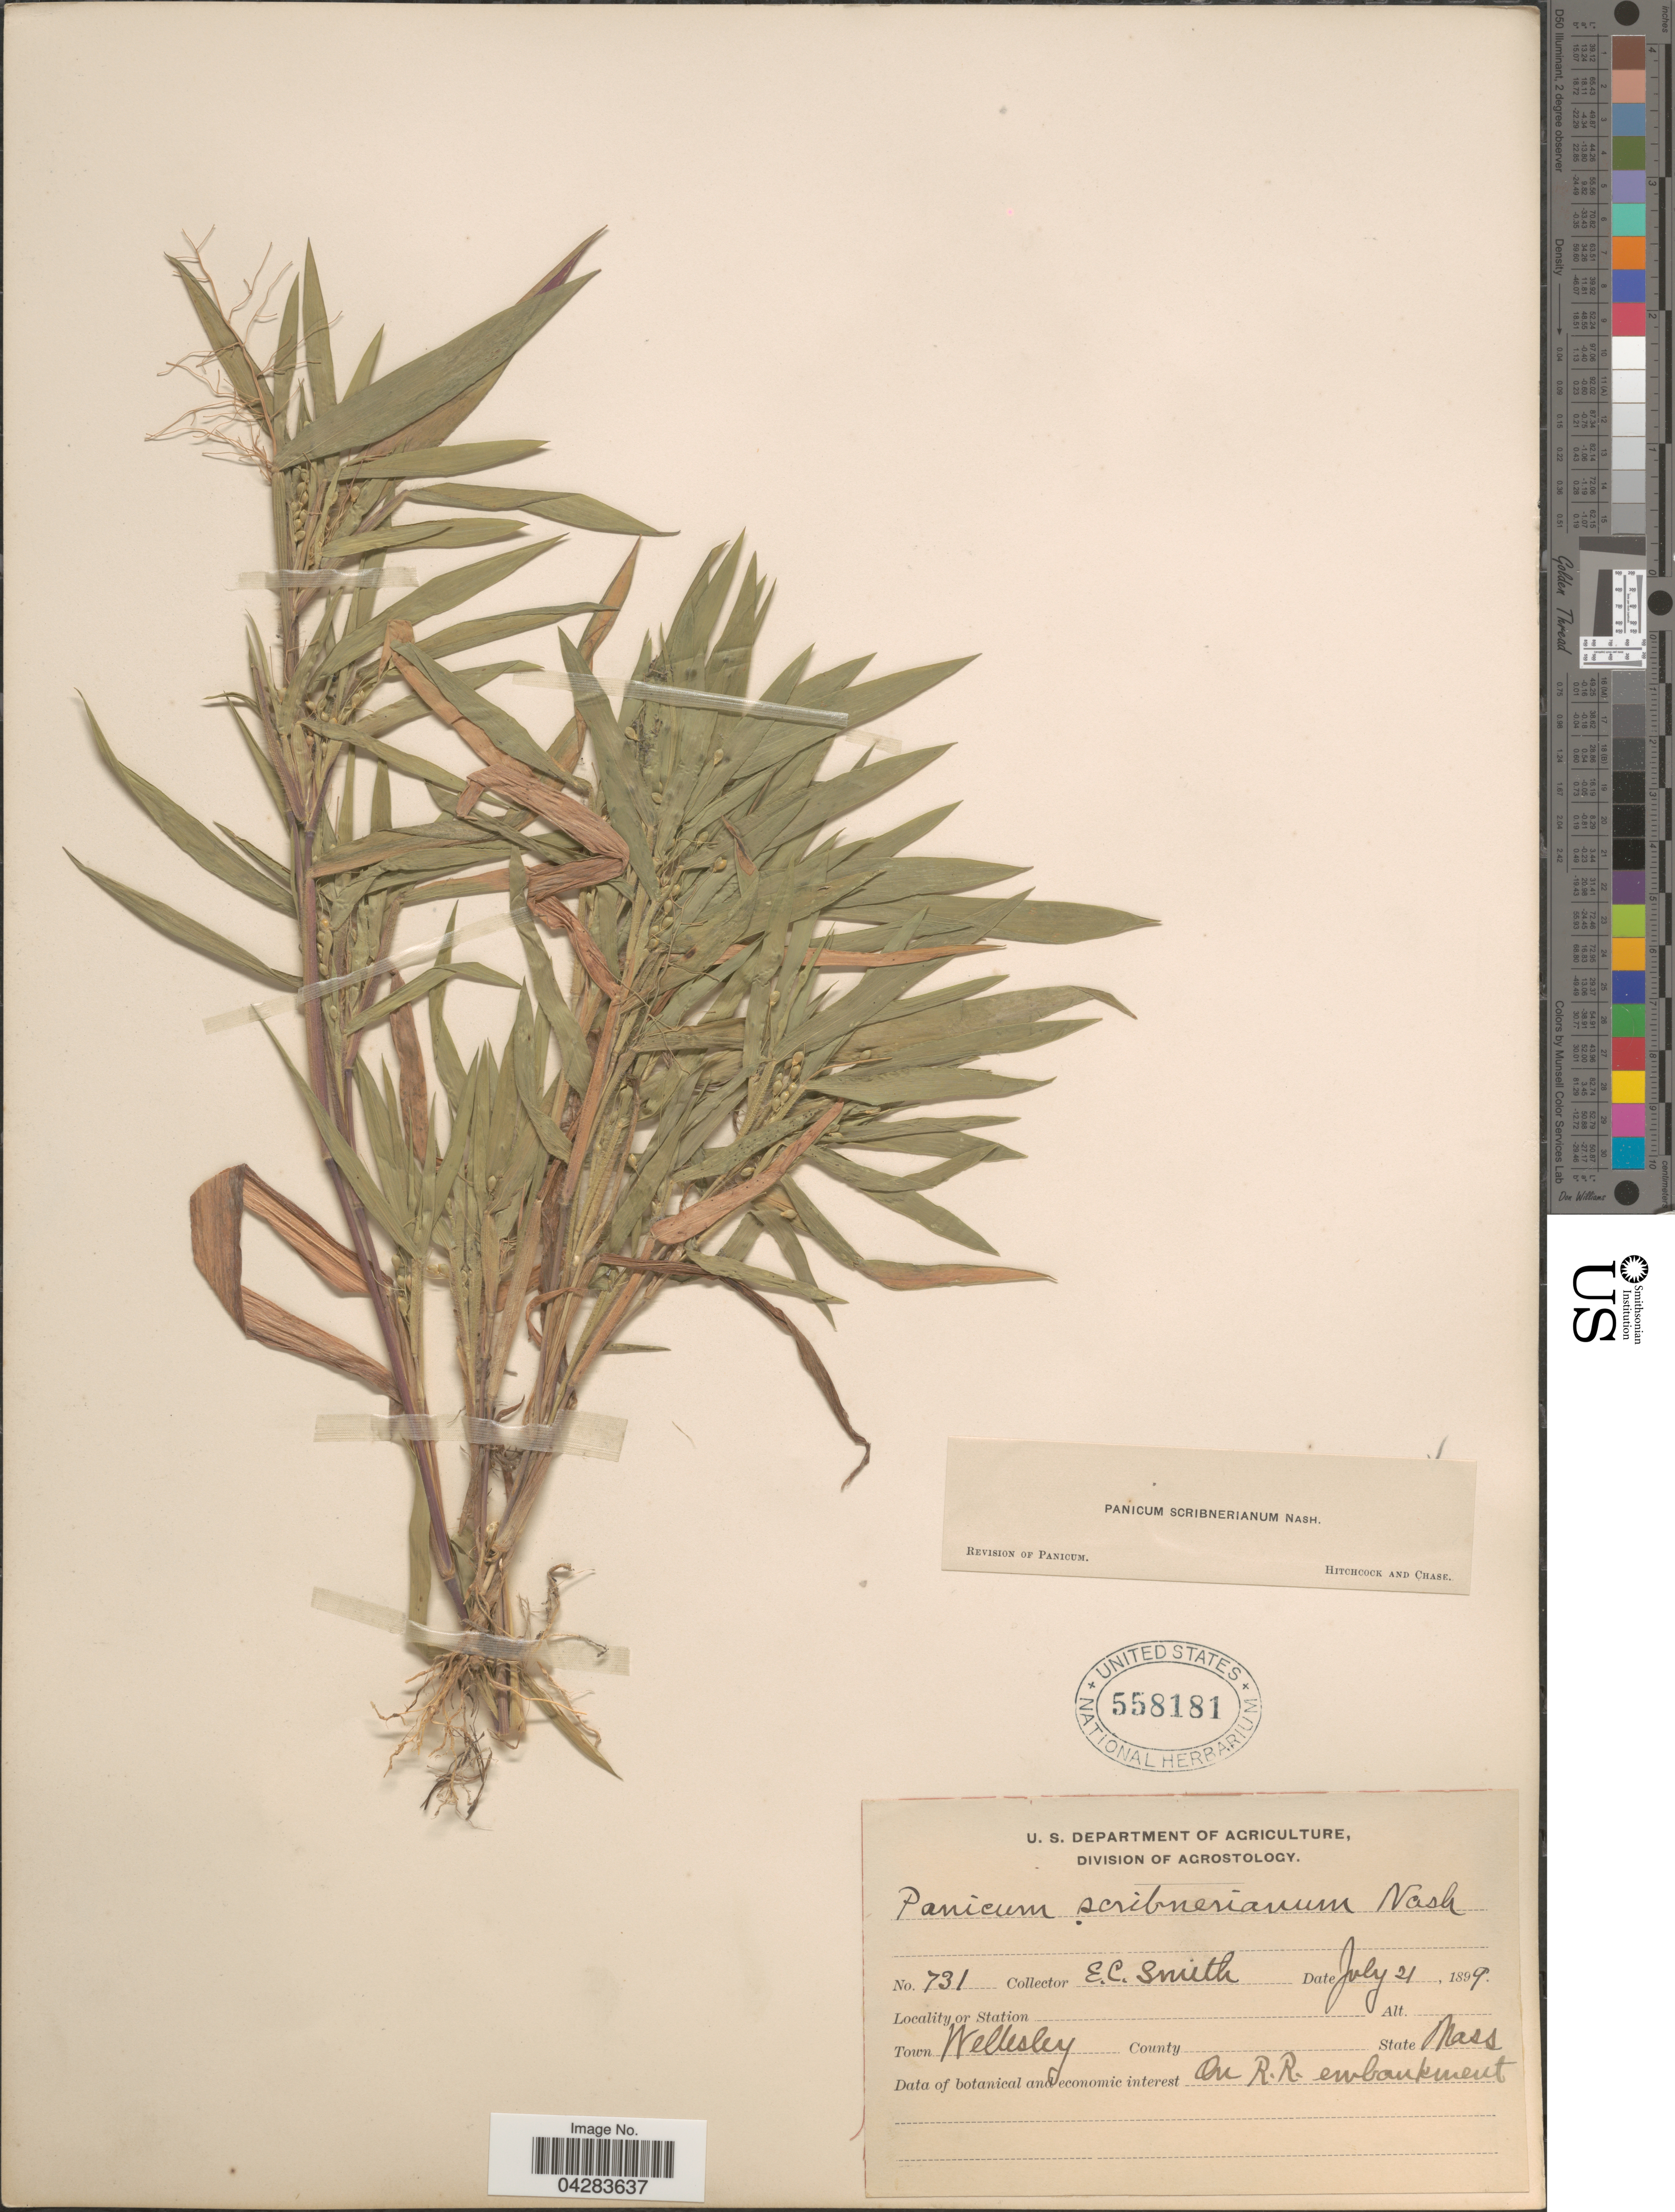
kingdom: Plantae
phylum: Tracheophyta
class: Liliopsida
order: Poales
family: Poaceae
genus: Dichanthelium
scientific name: Dichanthelium oligosanthes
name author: (Schult.) Gould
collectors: E. Smith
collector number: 731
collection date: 1899-07-21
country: United States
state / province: Massachusetts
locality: Town Wellesley.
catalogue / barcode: US 558181